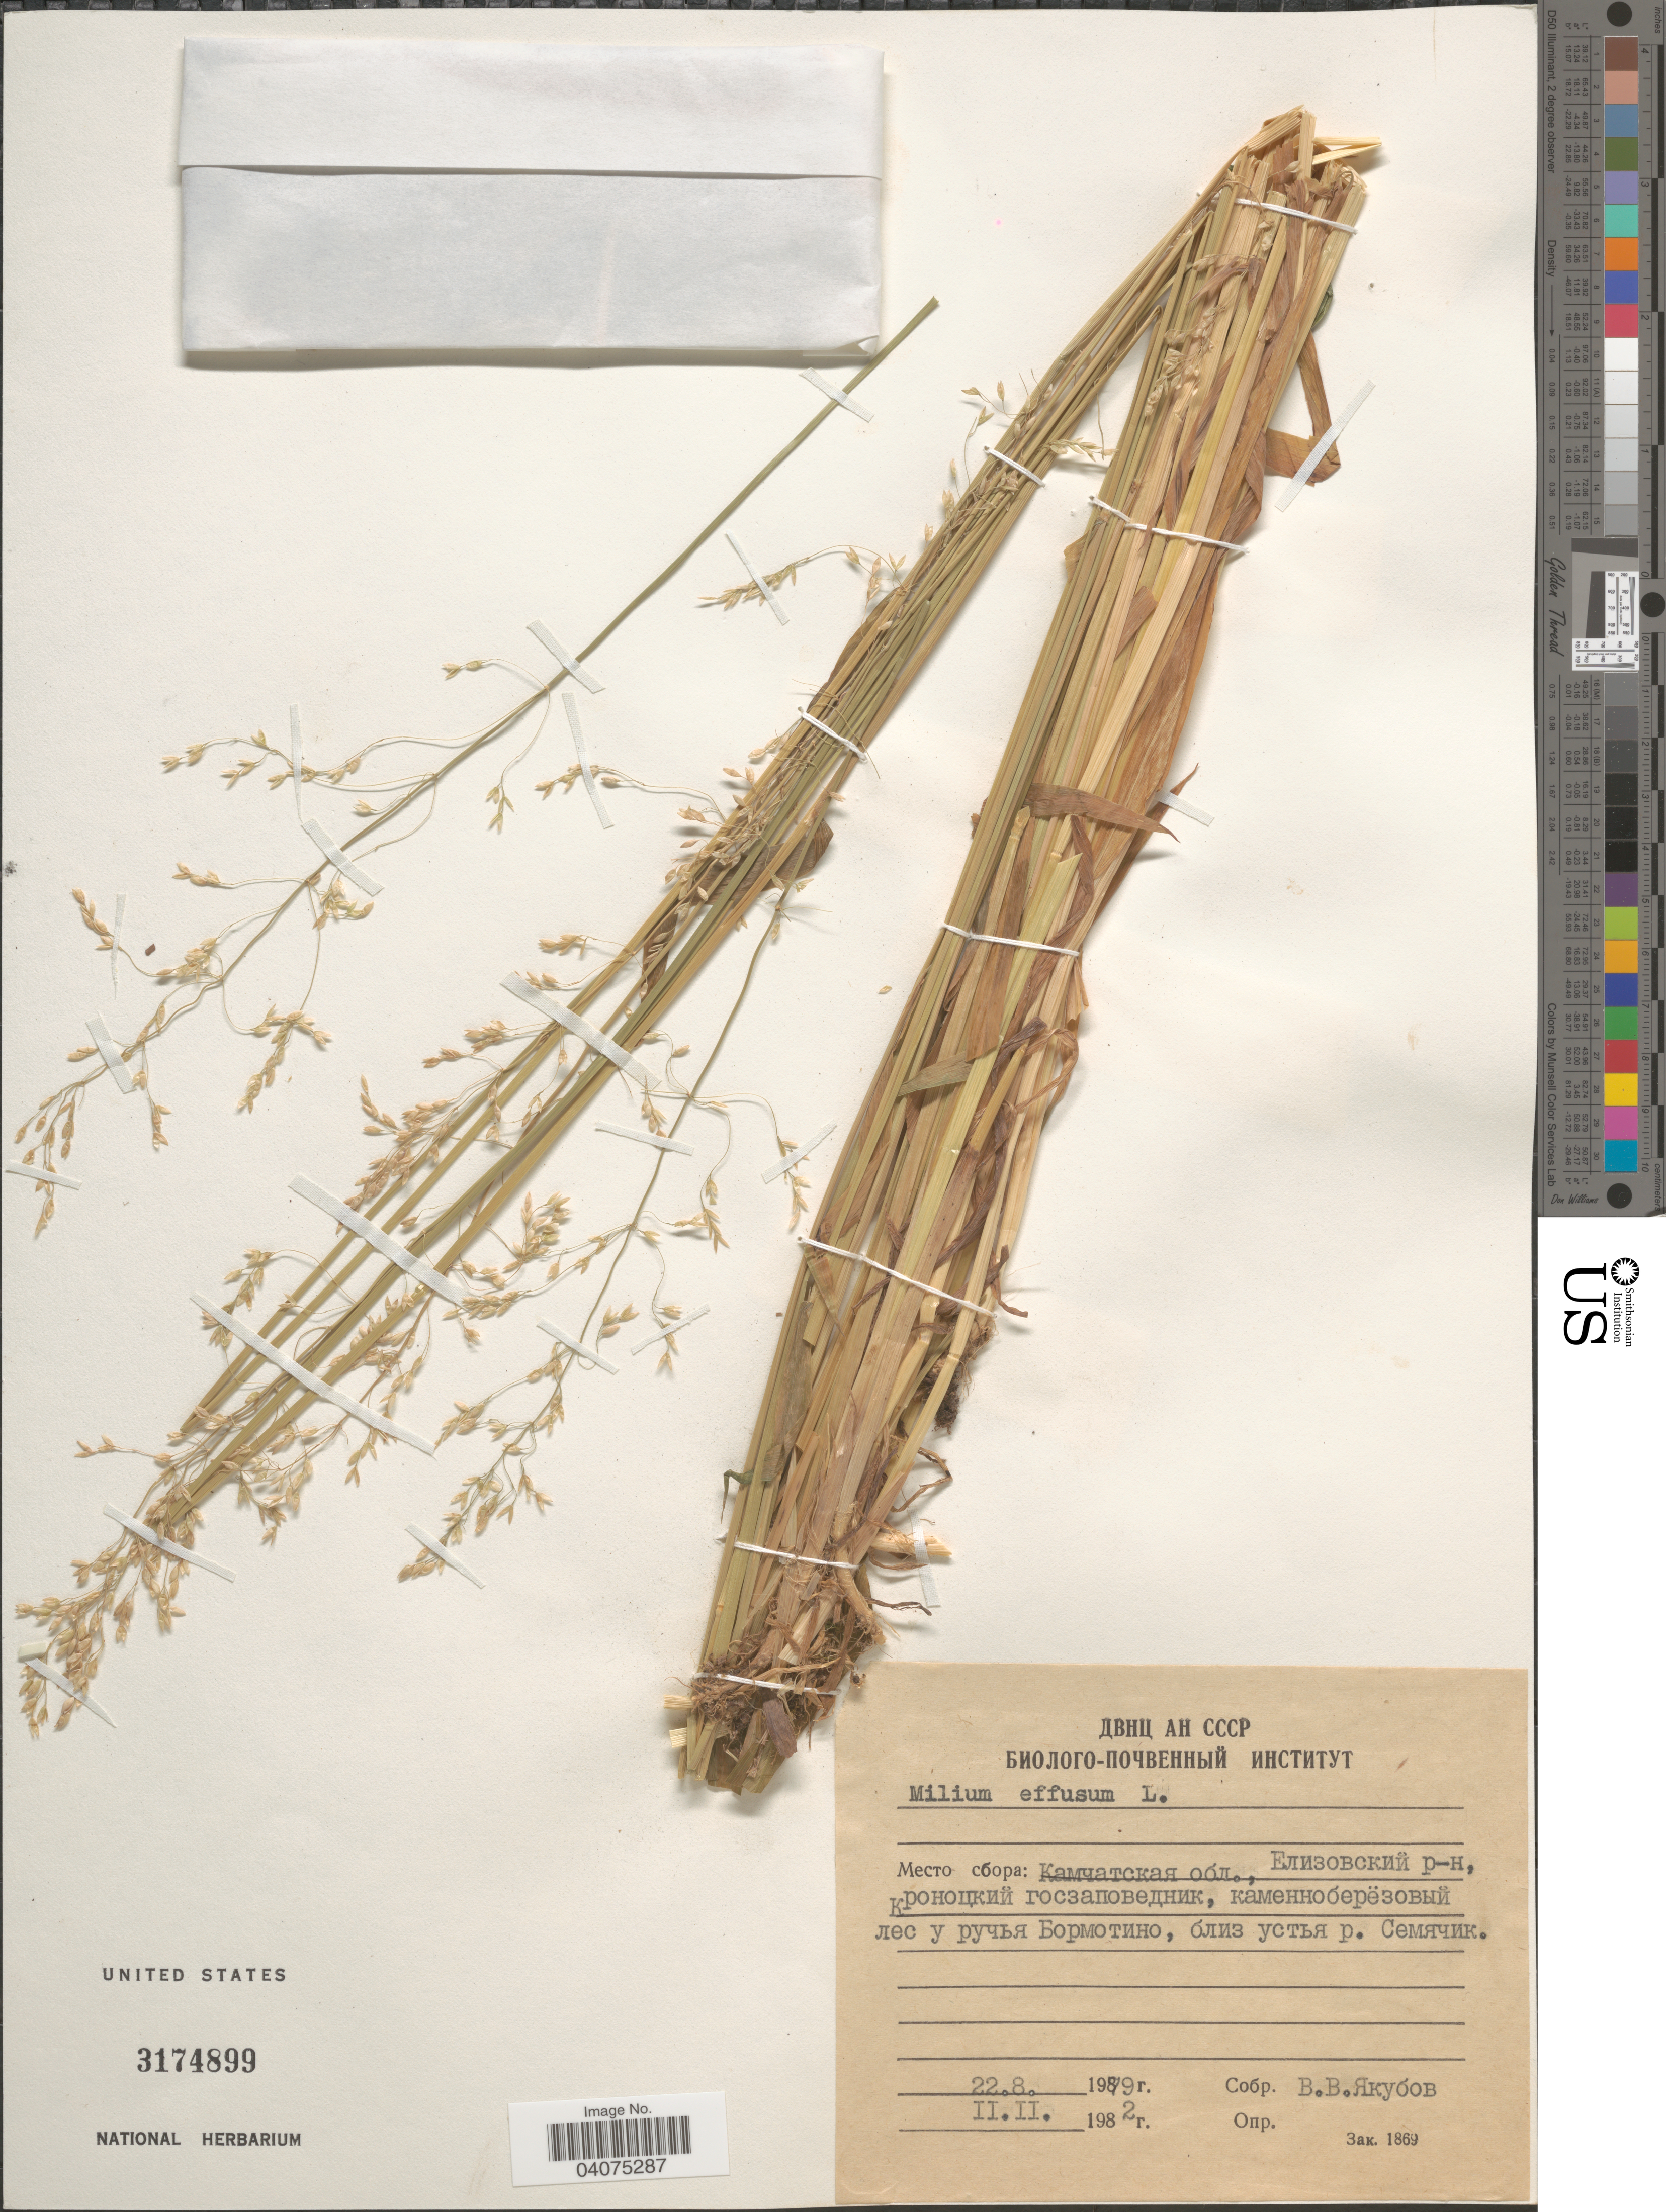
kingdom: Plantae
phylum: Tracheophyta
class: Liliopsida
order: Poales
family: Poaceae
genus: Milium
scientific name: Milium effusum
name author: L.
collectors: V. Yakubov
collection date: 1979-08-22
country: Russian Federation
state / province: Kamchatka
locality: District Elizovskiy, Kronotskiy Forest Reserve, near spring Bormotino and mouth of river Semyachik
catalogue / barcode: US 3174899